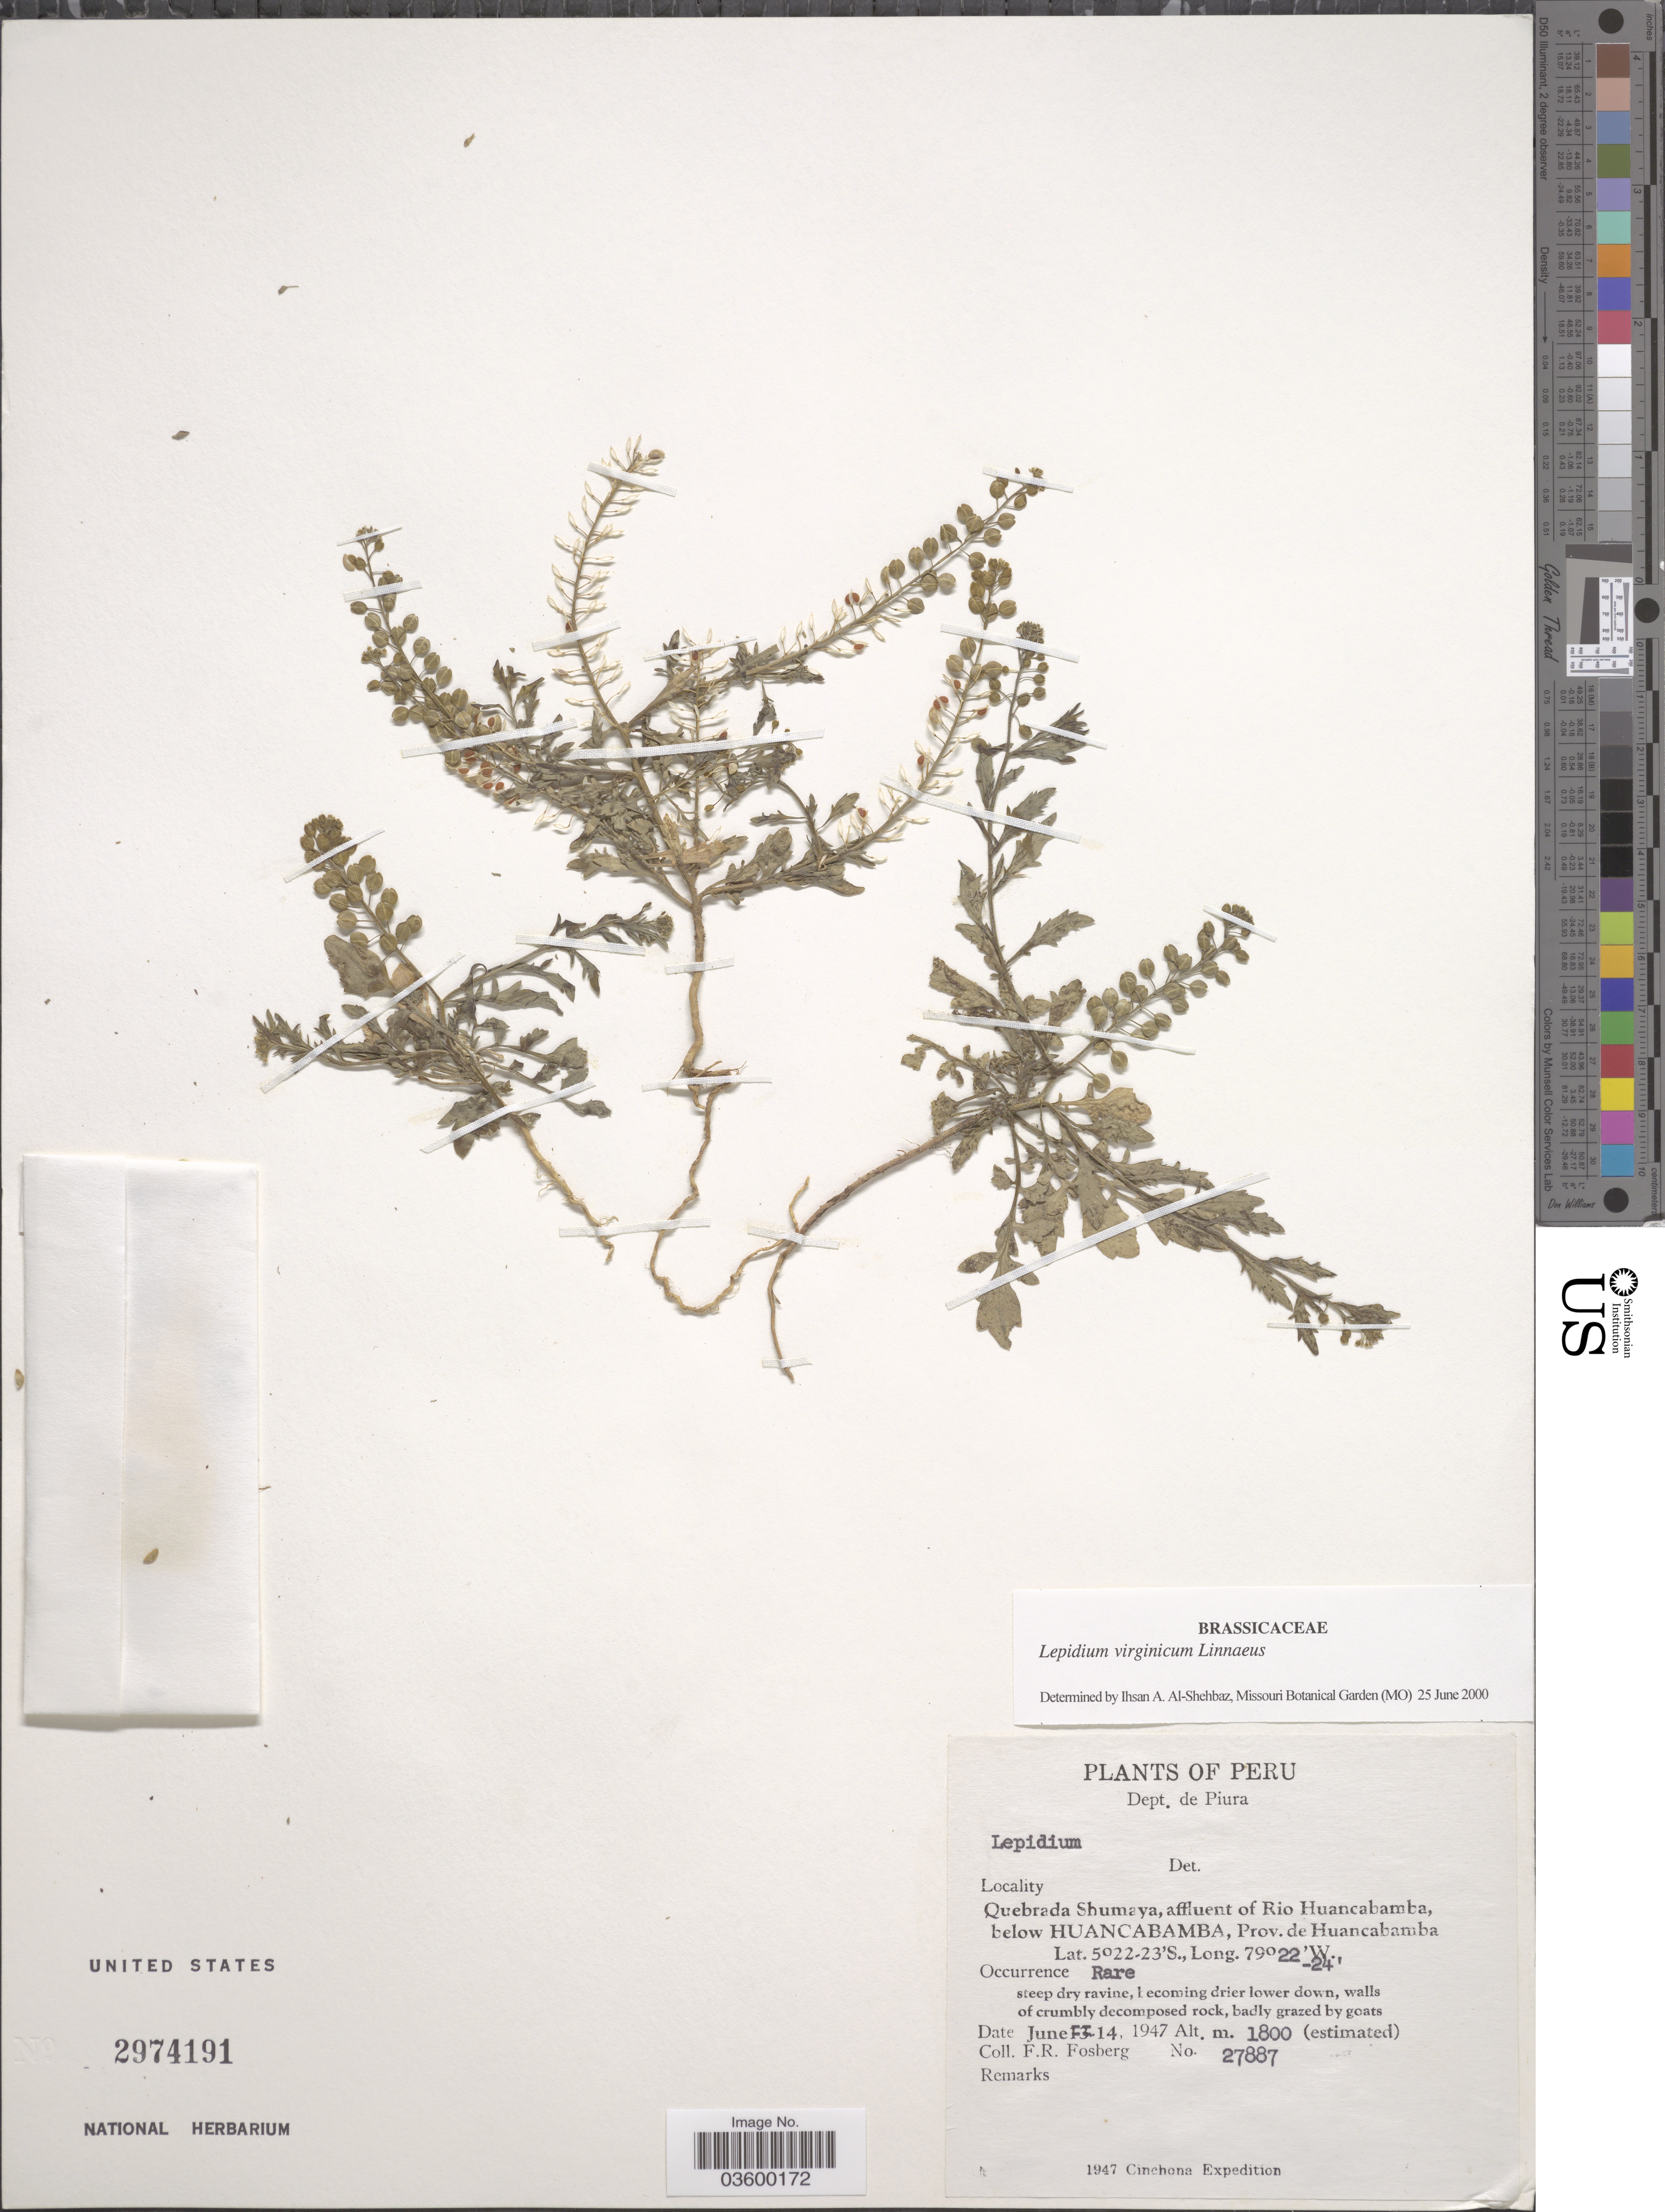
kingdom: Plantae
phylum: Tracheophyta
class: Magnoliopsida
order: Brassicales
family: Brassicaceae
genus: Lepidium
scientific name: Lepidium virginicum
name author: L.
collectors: F. R. Fosberg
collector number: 27887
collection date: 1947-06-14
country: Peru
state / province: Piura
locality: Dept. de Piura. Quebrada Shumaya, affluent of Rio Huancabamba, below Huancabamba, Prov. de Huancabamba.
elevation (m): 1800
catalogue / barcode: US 2974191